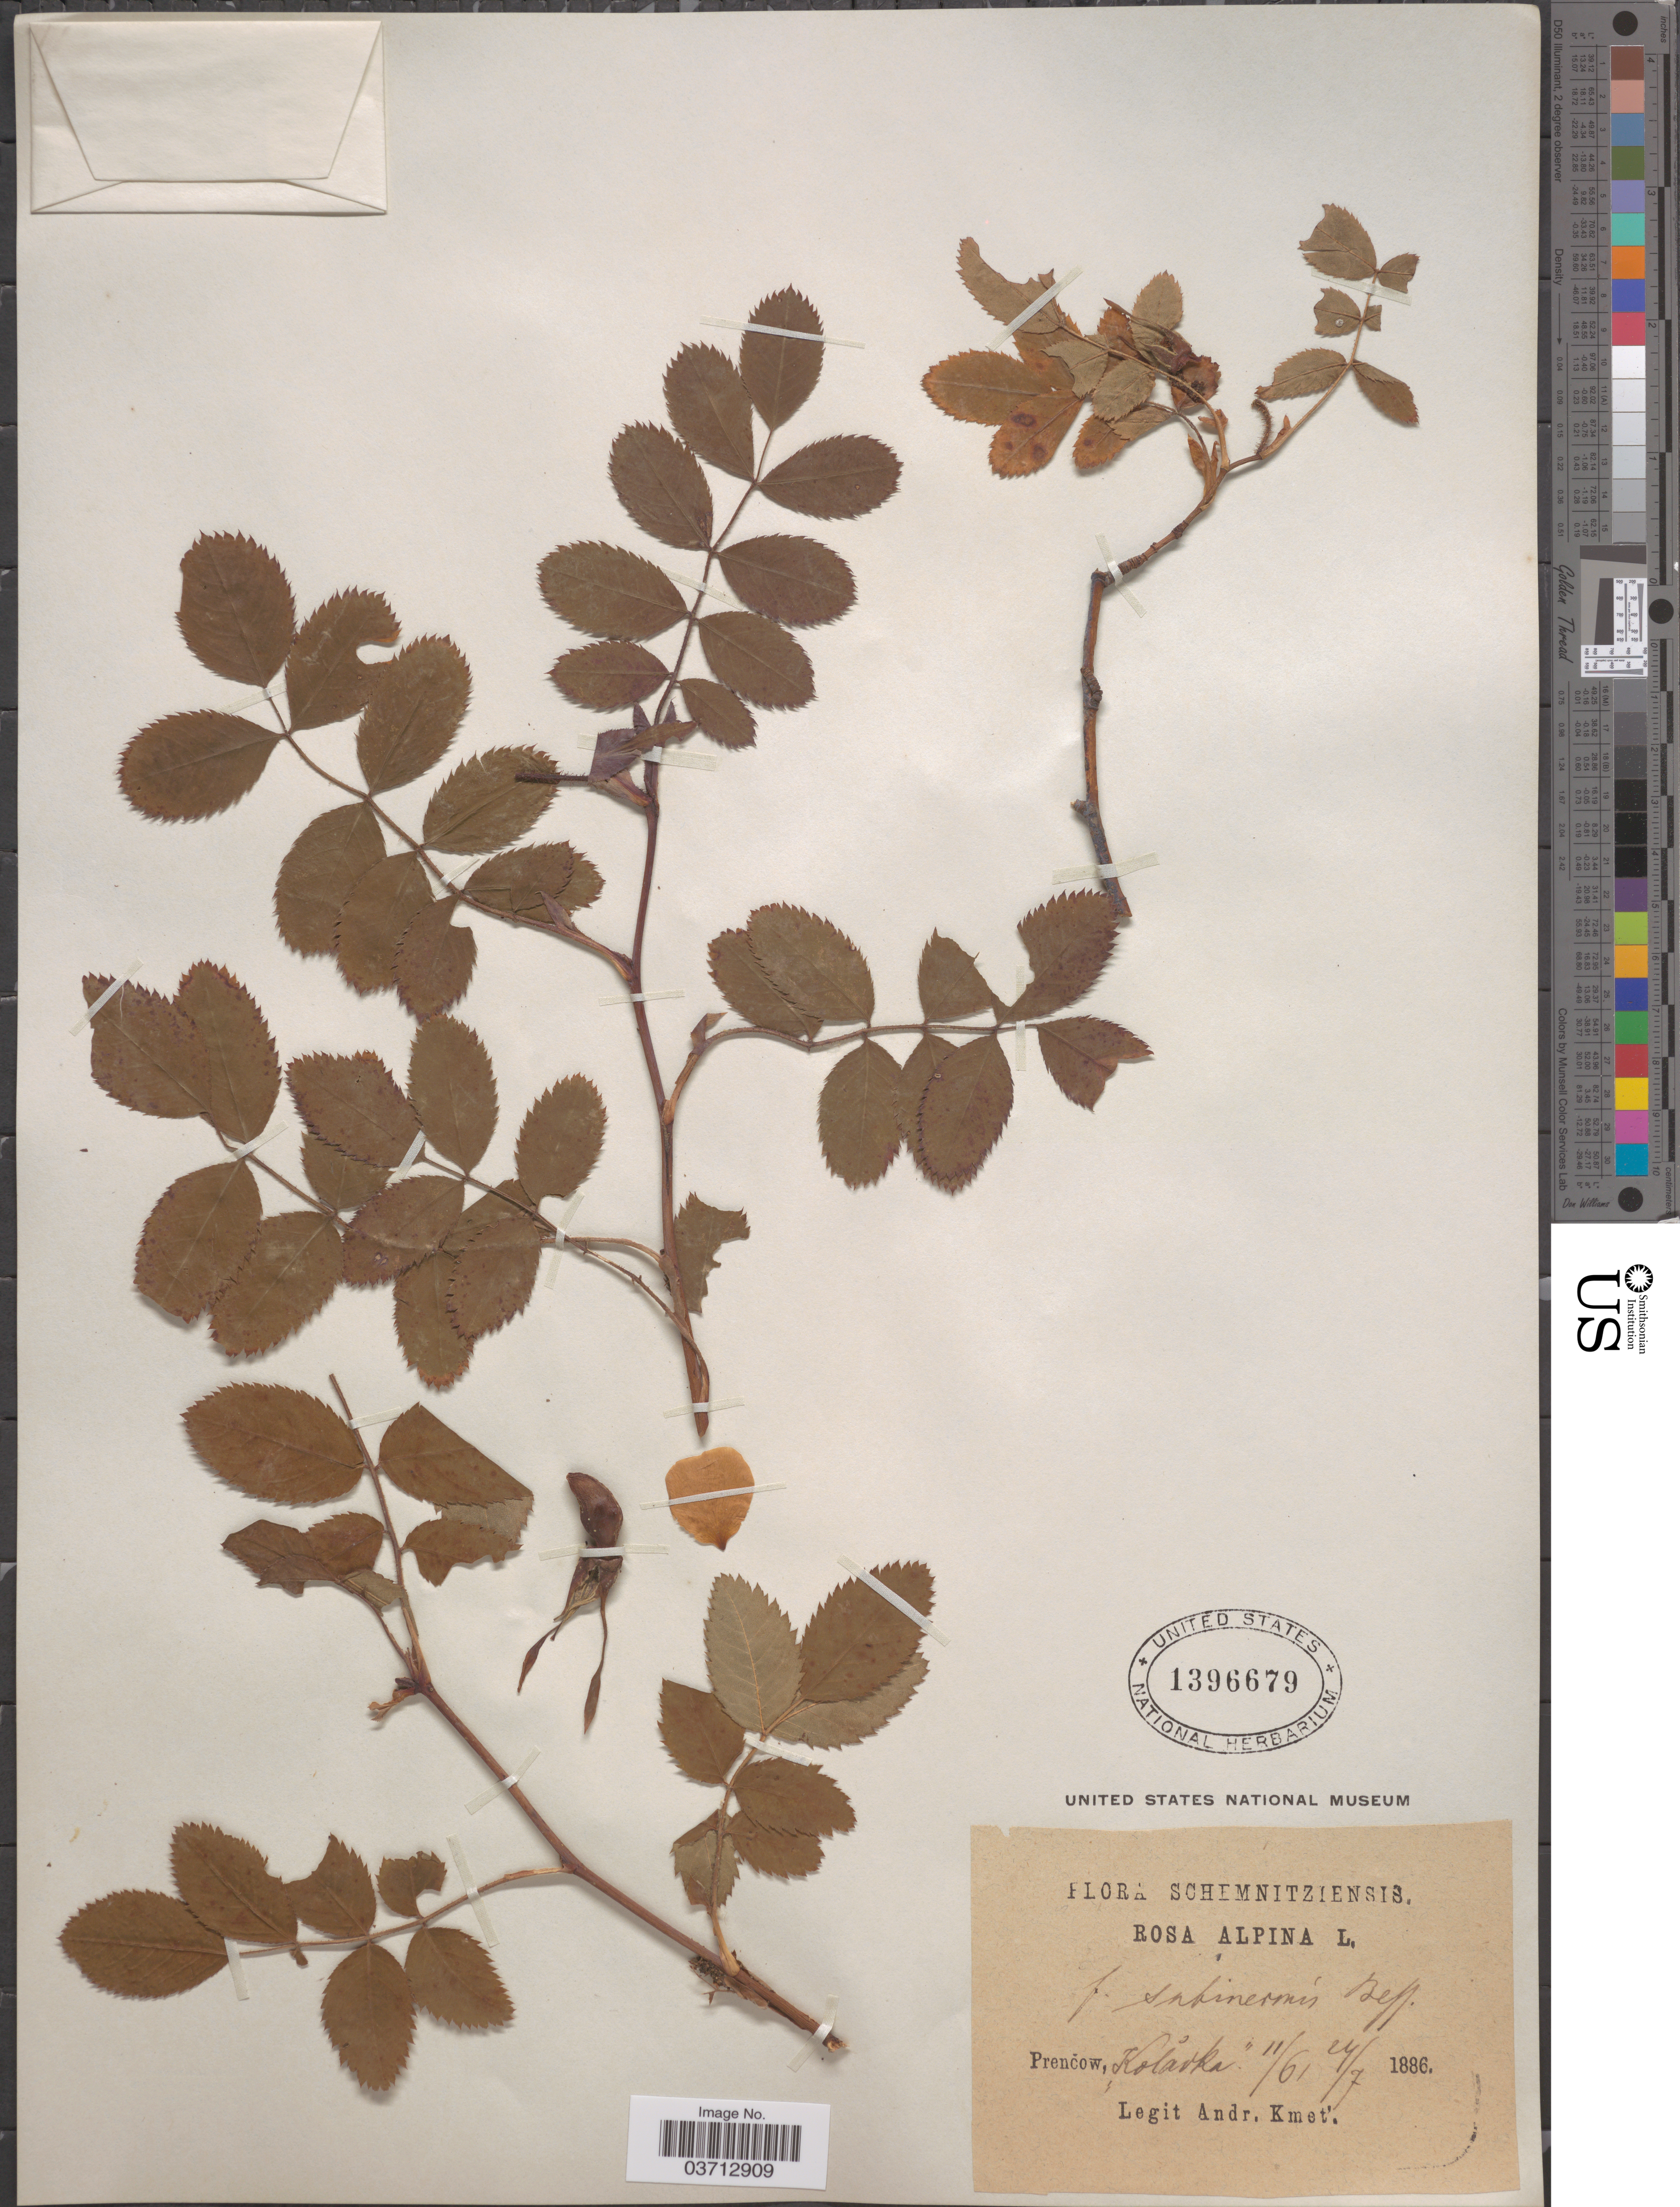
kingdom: Plantae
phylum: Tracheophyta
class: Magnoliopsida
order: Rosales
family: Rosaceae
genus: Rosa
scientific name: Rosa alpina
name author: L.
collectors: A. Kmet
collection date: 1886-06-11/1886-07-24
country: Slovakia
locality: Schemnitziensis. Prenċow, Kolávka.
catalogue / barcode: US 1396679